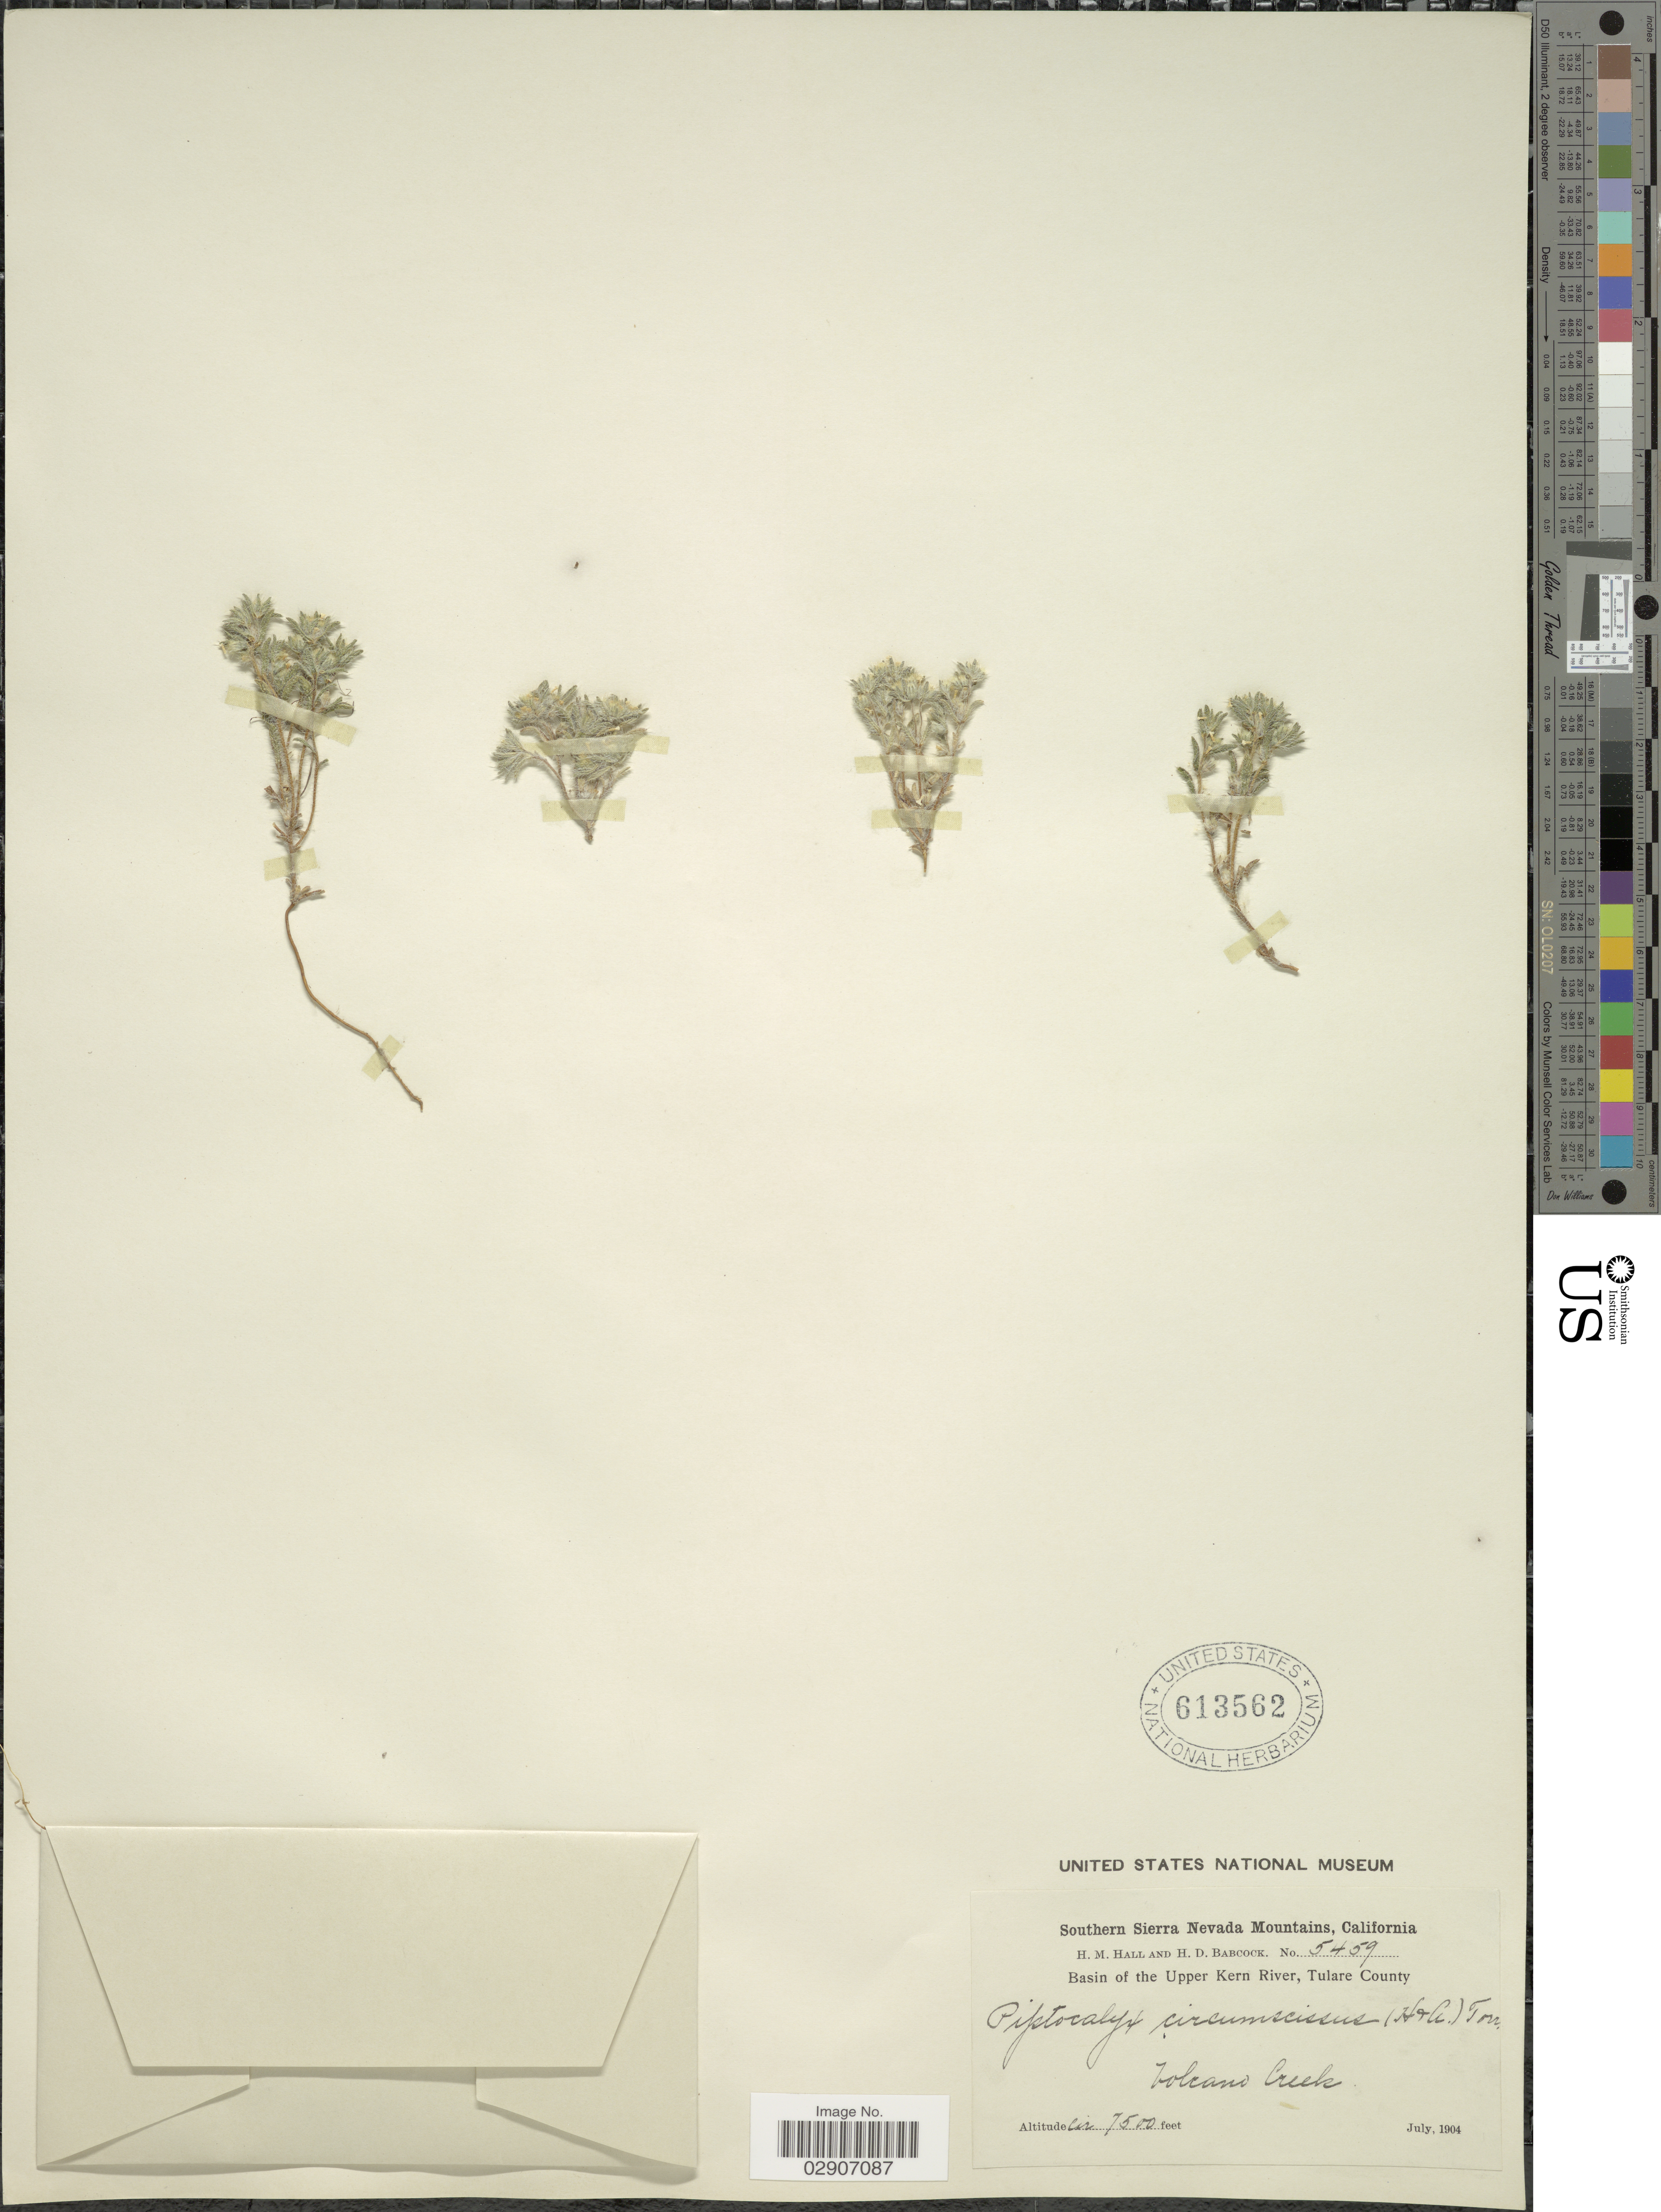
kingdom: Plantae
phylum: Tracheophyta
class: Magnoliopsida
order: Boraginales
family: Boraginaceae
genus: Cryptantha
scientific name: Cryptantha circumscissa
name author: (Hook. & Arn.) I.M. Johnst.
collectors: H. M. Hall & H. Babcock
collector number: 5459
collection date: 1904-07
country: United States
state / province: California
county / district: Tulare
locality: Southern Sierra Nevada Mountains. Basin of the Upper Kern River, Tulare County. Volcano Creek.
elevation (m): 2286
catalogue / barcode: US 613562